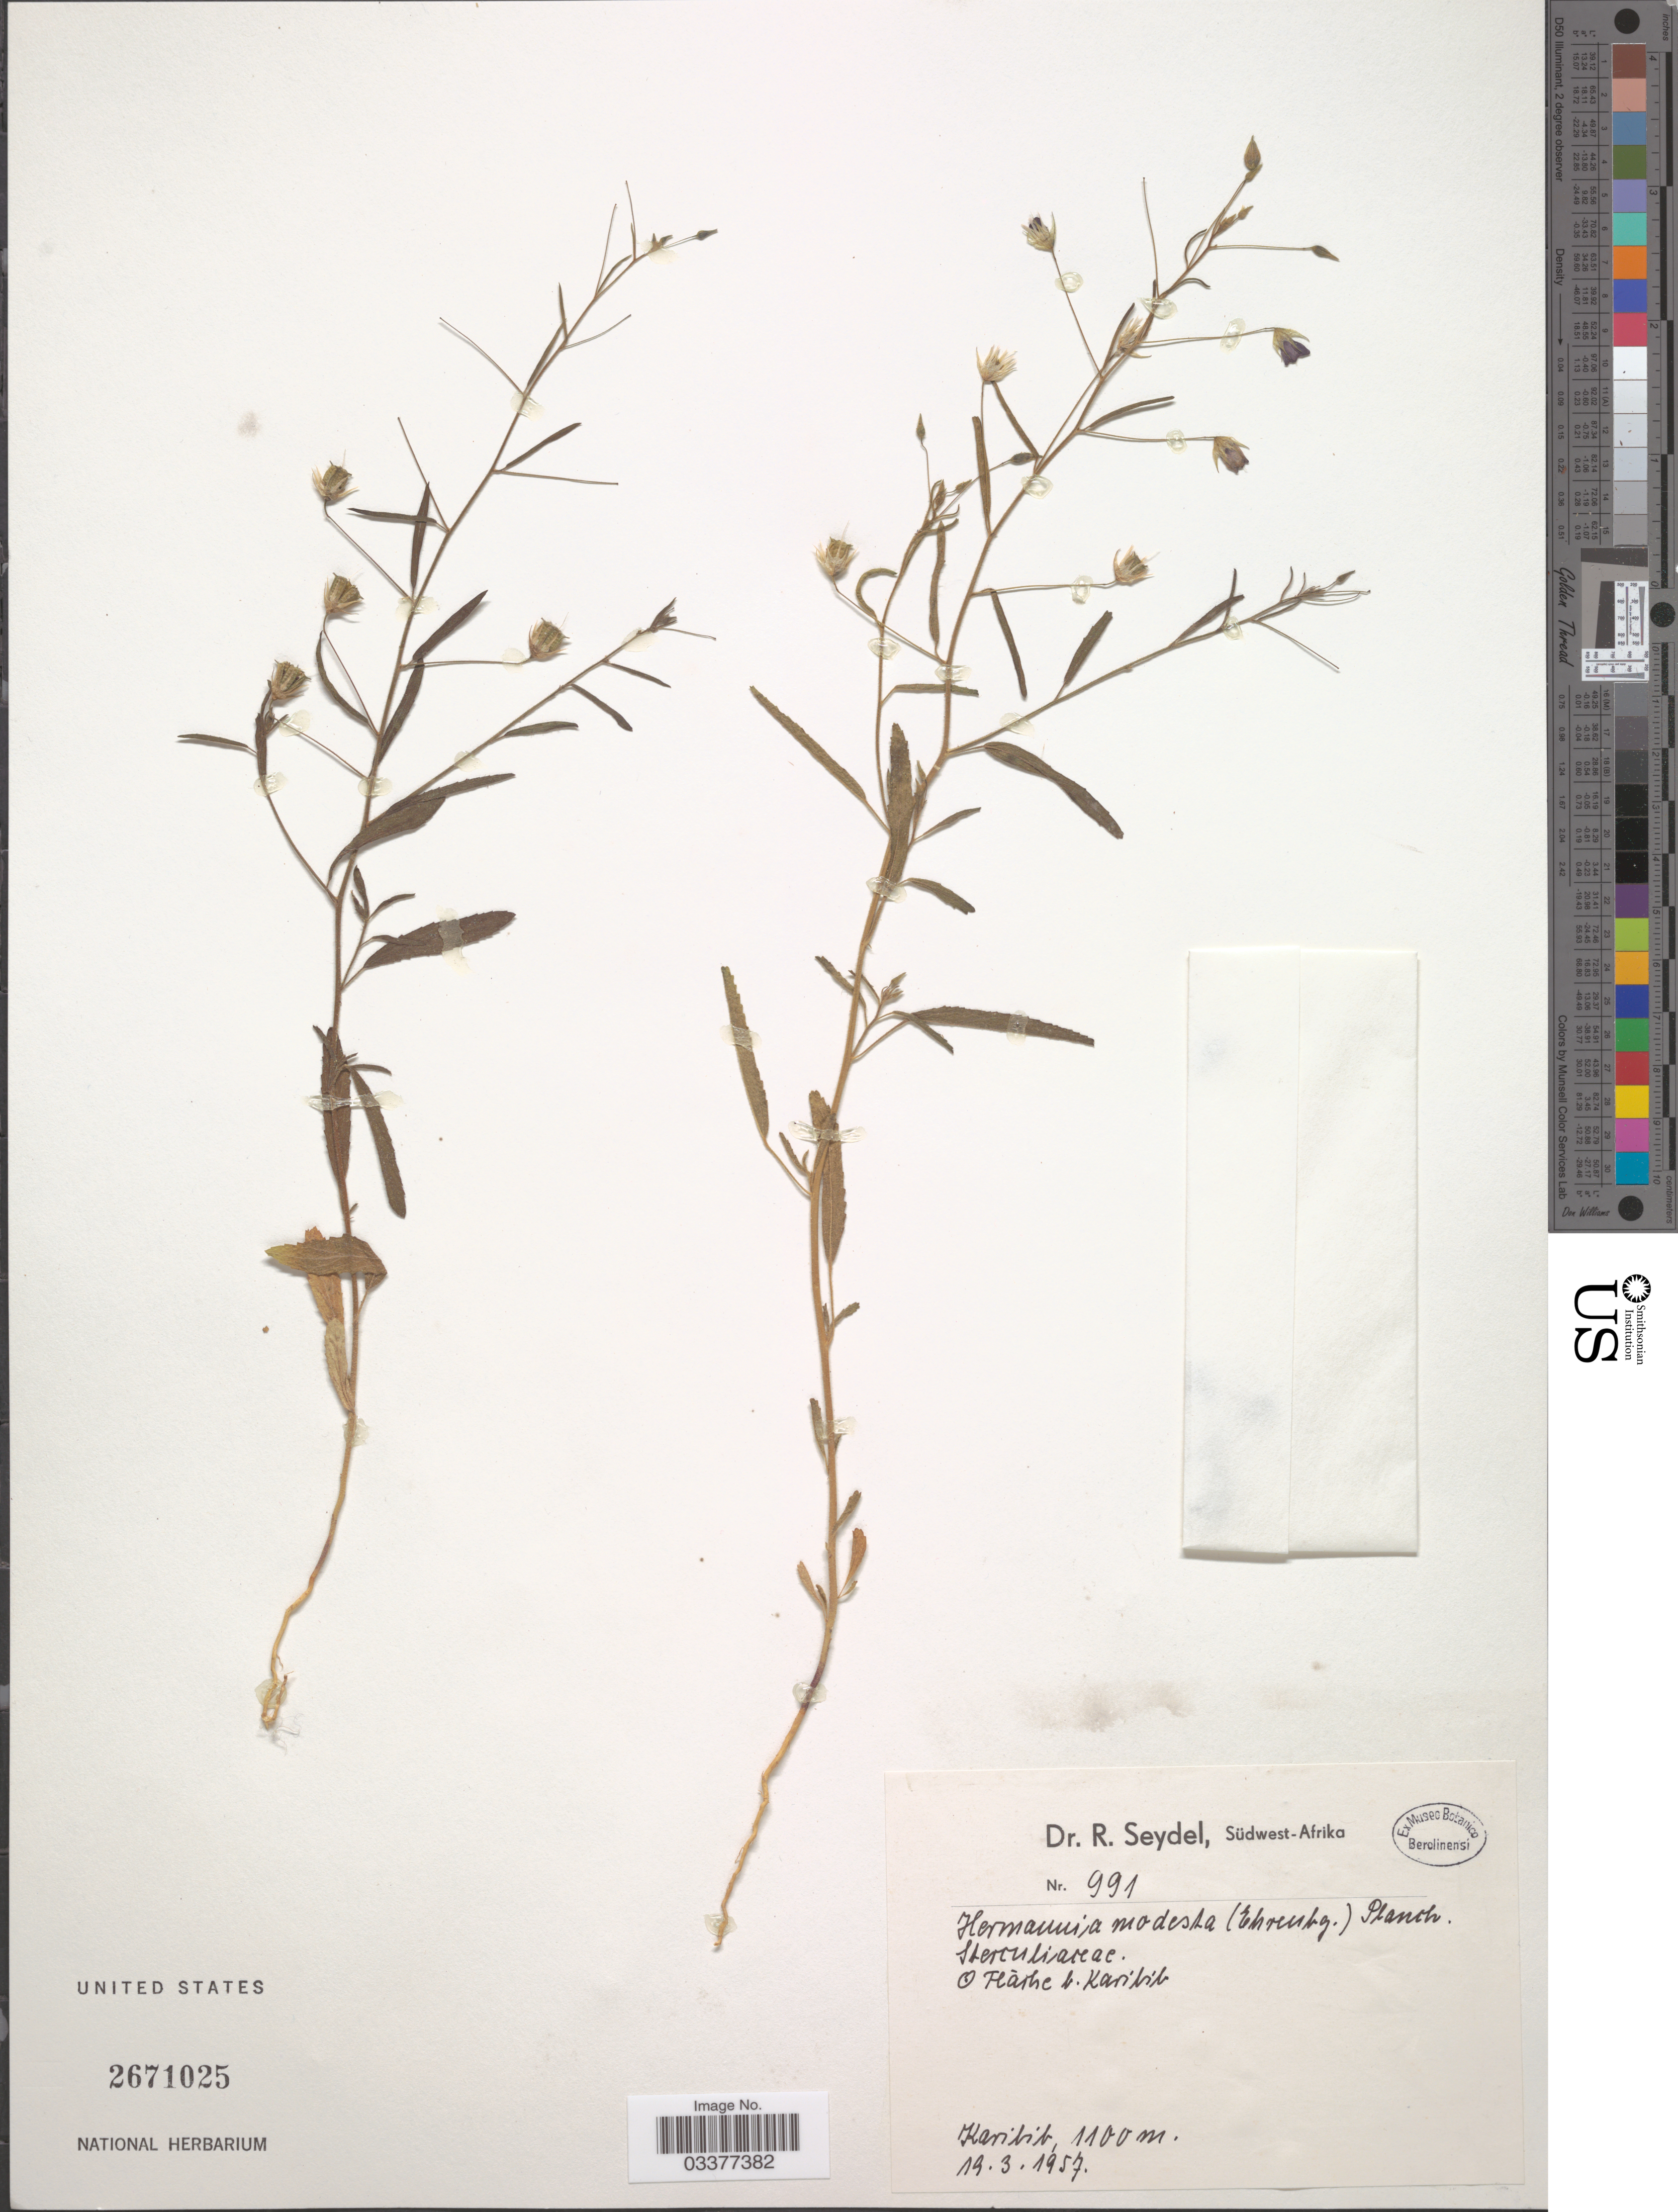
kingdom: Plantae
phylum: Tracheophyta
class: Magnoliopsida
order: Malvales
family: Malvaceae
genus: Hermannia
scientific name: Hermannia modesta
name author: (Ehrenb.) Mast.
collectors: R. Seydel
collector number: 991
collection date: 1957-03-19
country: Namibia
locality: Südwest-Afrika. Karibib.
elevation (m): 1100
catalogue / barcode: US 2671025